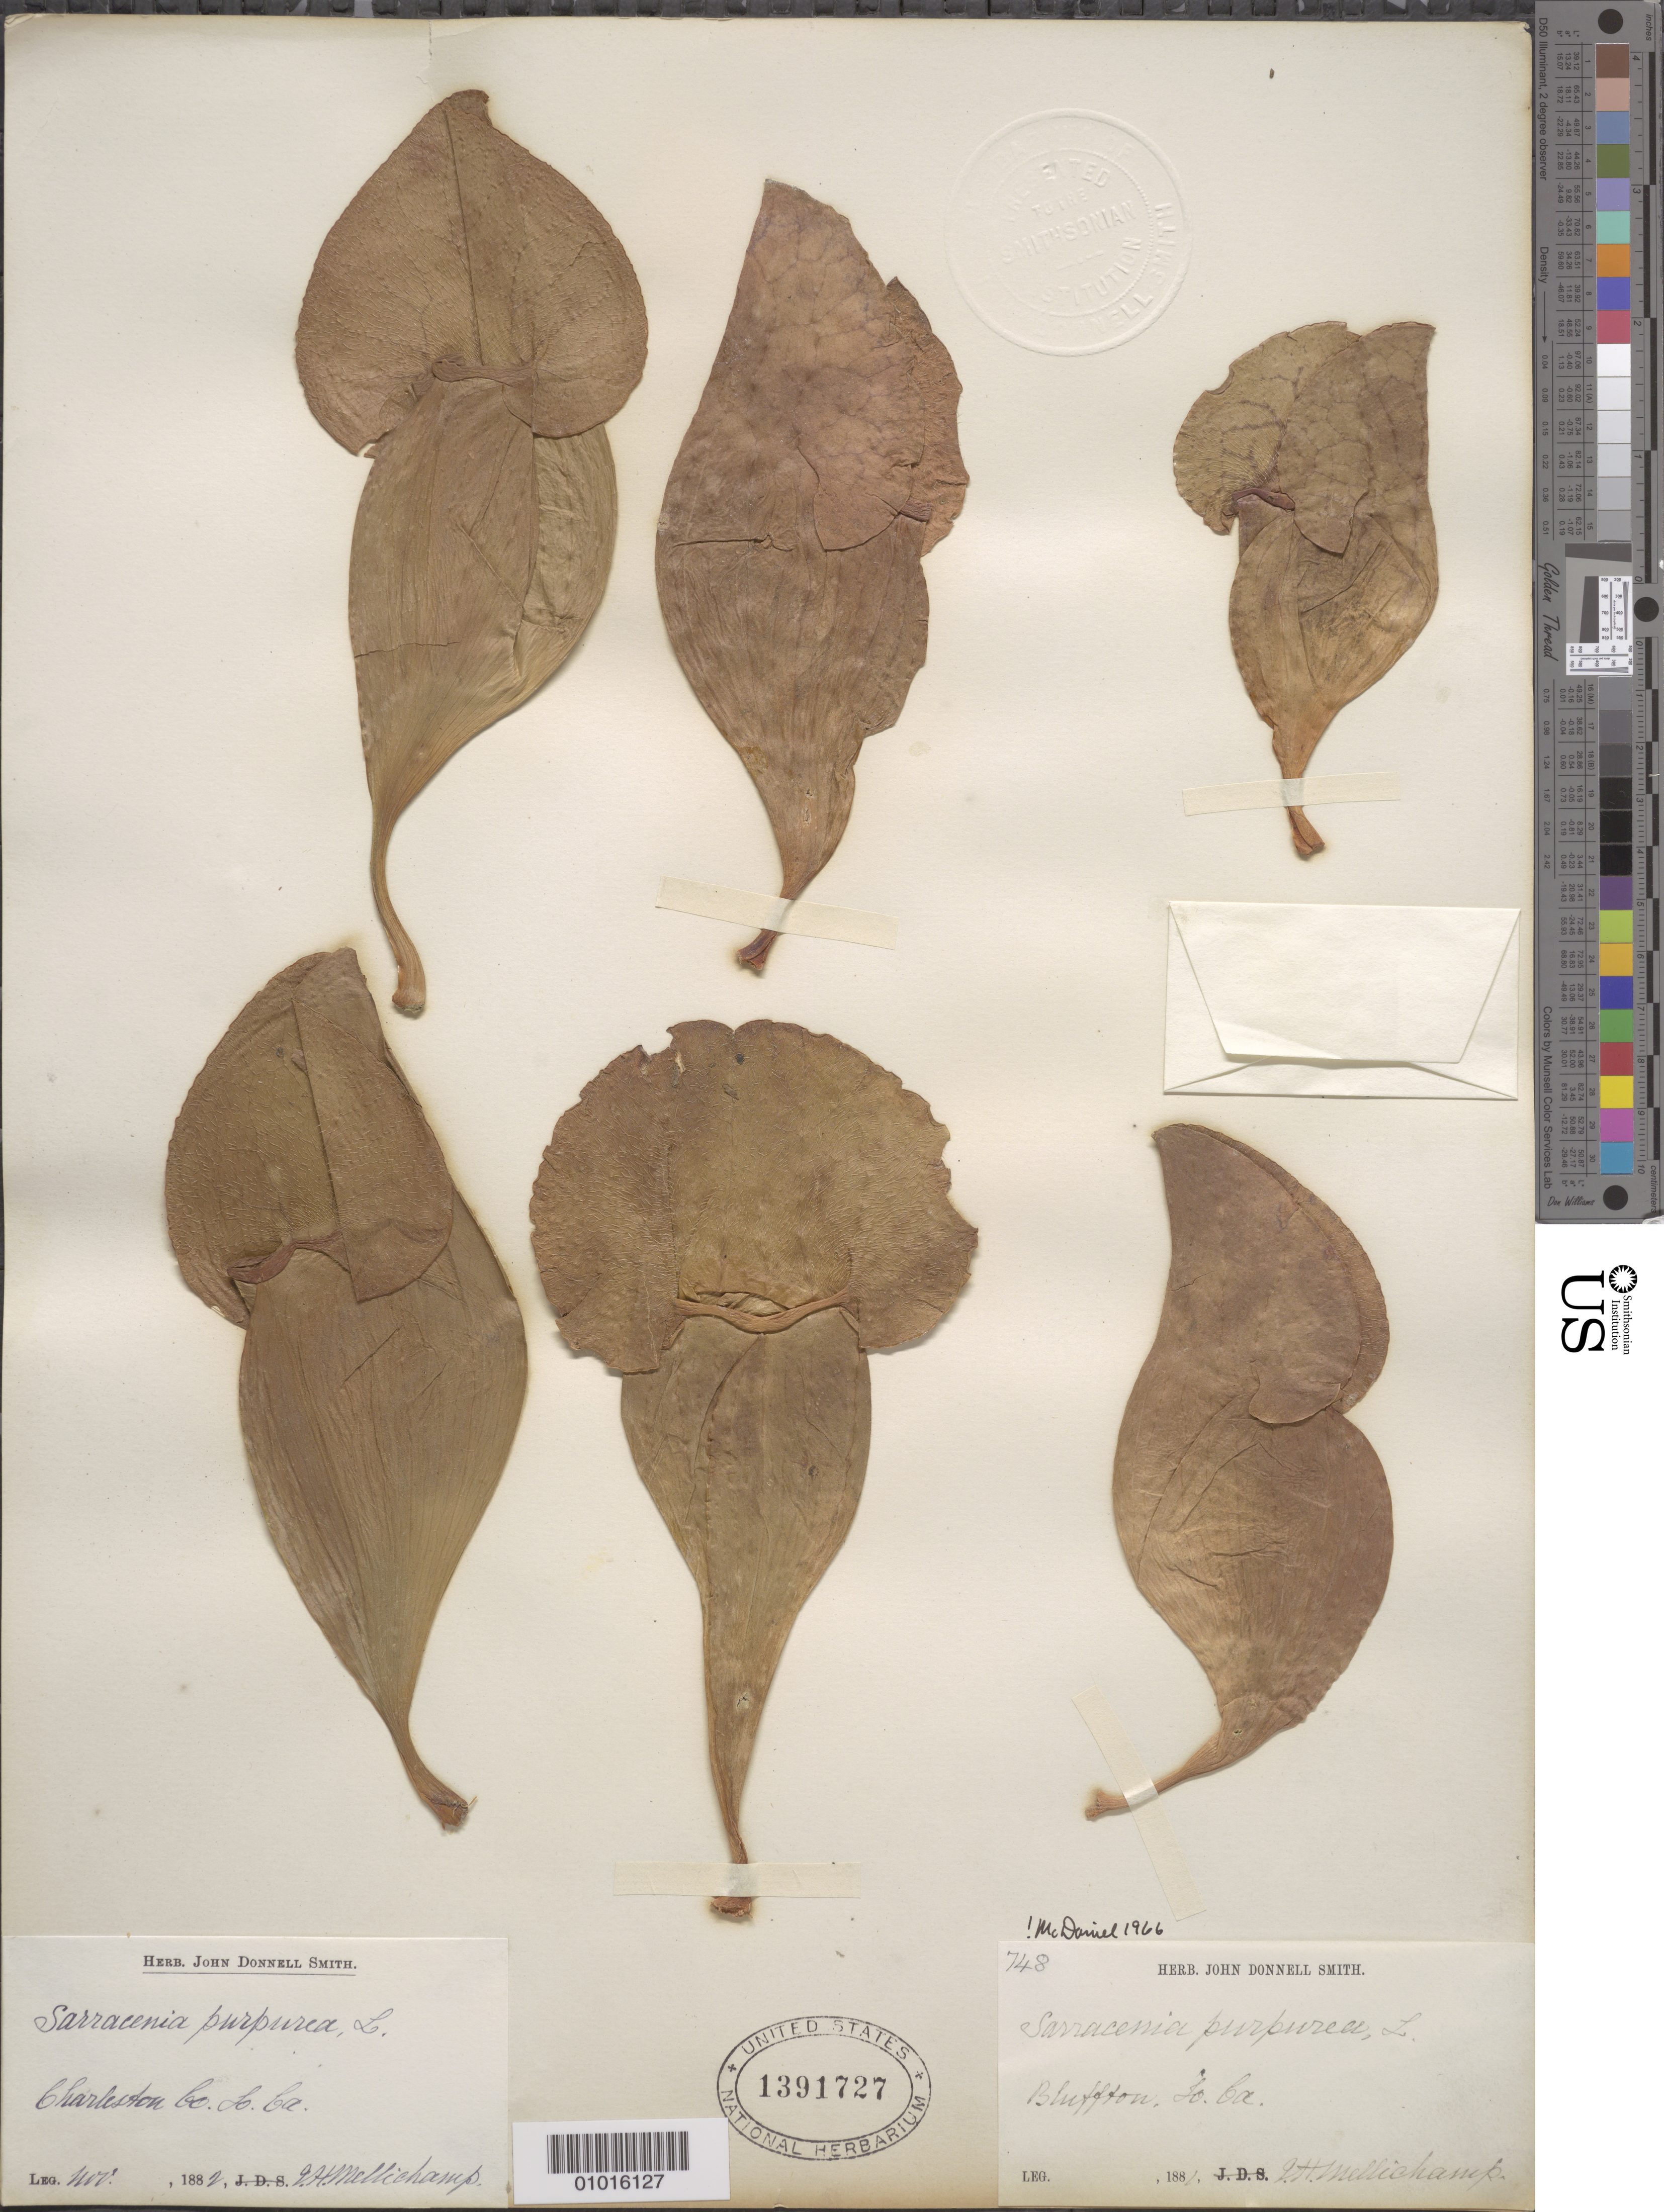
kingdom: Plantae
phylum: Tracheophyta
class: Magnoliopsida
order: Ericales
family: Sarraceniaceae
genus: Sarracenia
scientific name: Sarracenia purpurea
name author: L.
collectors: J. H. Mellichamp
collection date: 1882-11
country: United States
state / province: South Carolina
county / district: Charleston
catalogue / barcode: US 1391727-2